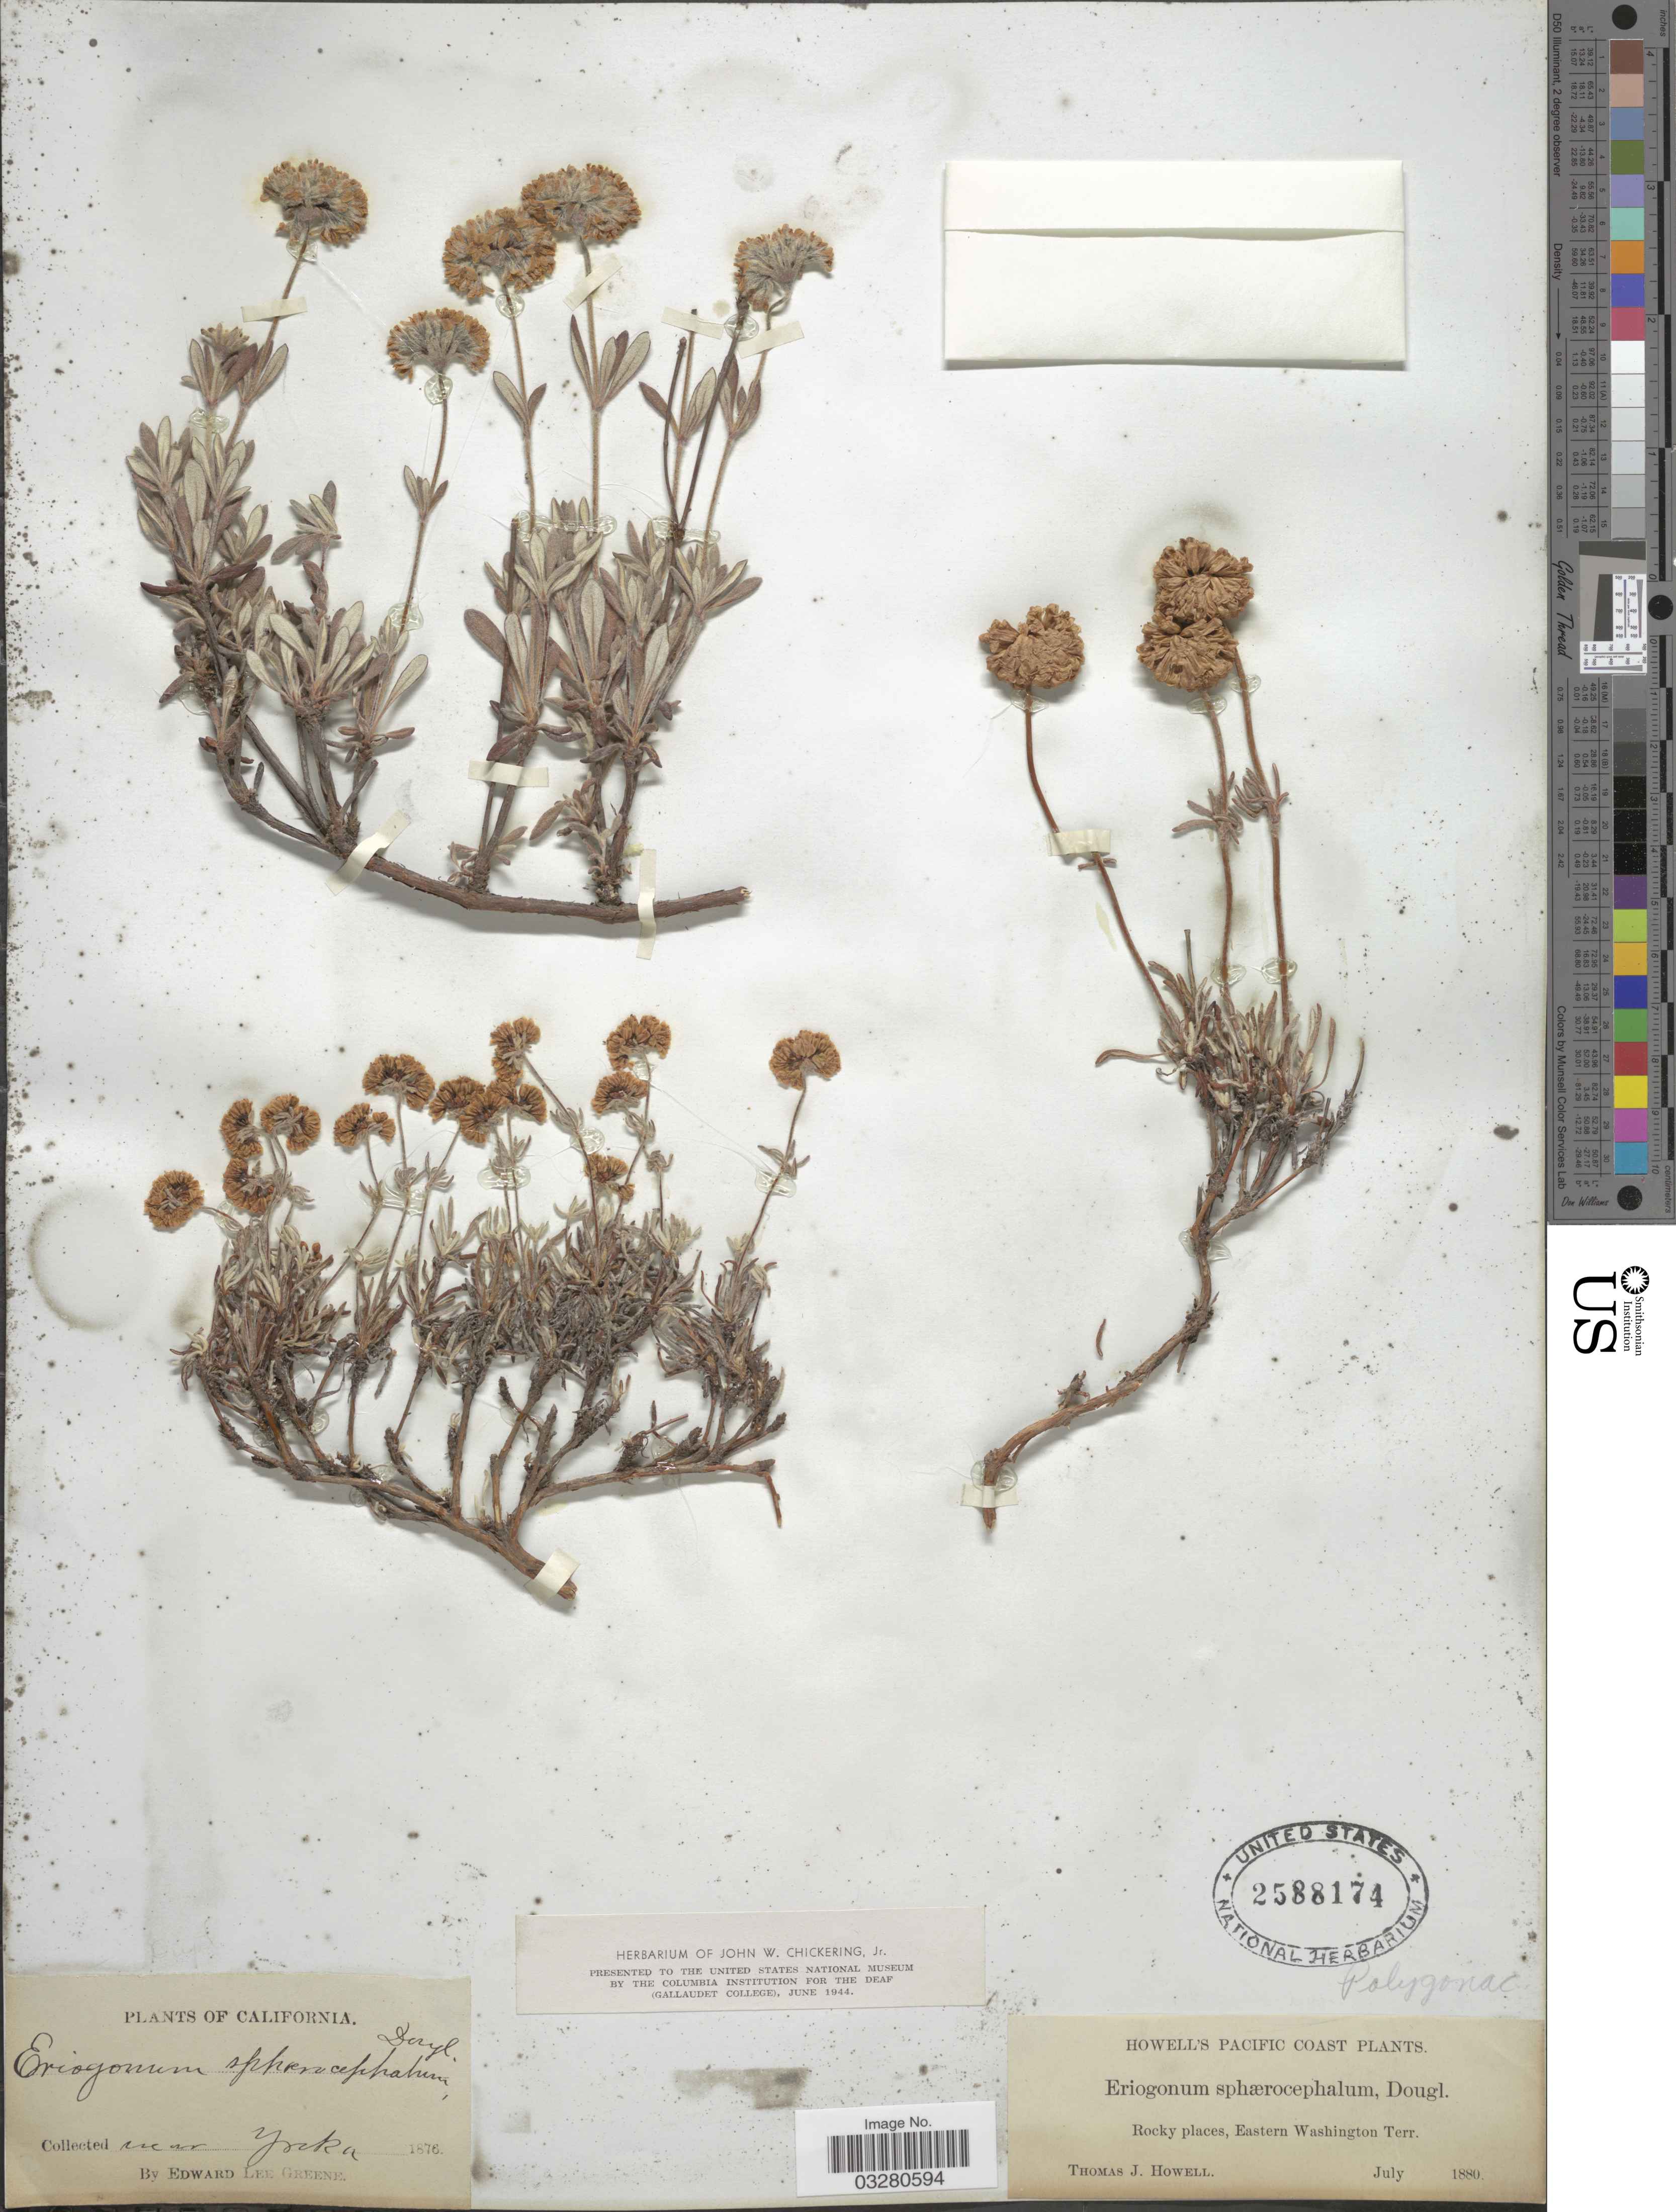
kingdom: Plantae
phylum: Tracheophyta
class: Magnoliopsida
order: Caryophyllales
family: Polygonaceae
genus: Eriogonum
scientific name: Eriogonum sphaerocephalum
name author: Benth. & Douglas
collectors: T. J. Howell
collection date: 1880-07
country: United States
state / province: Washington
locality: Pacific Coast. Eastern Washington Terr.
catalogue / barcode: US 2588174-2